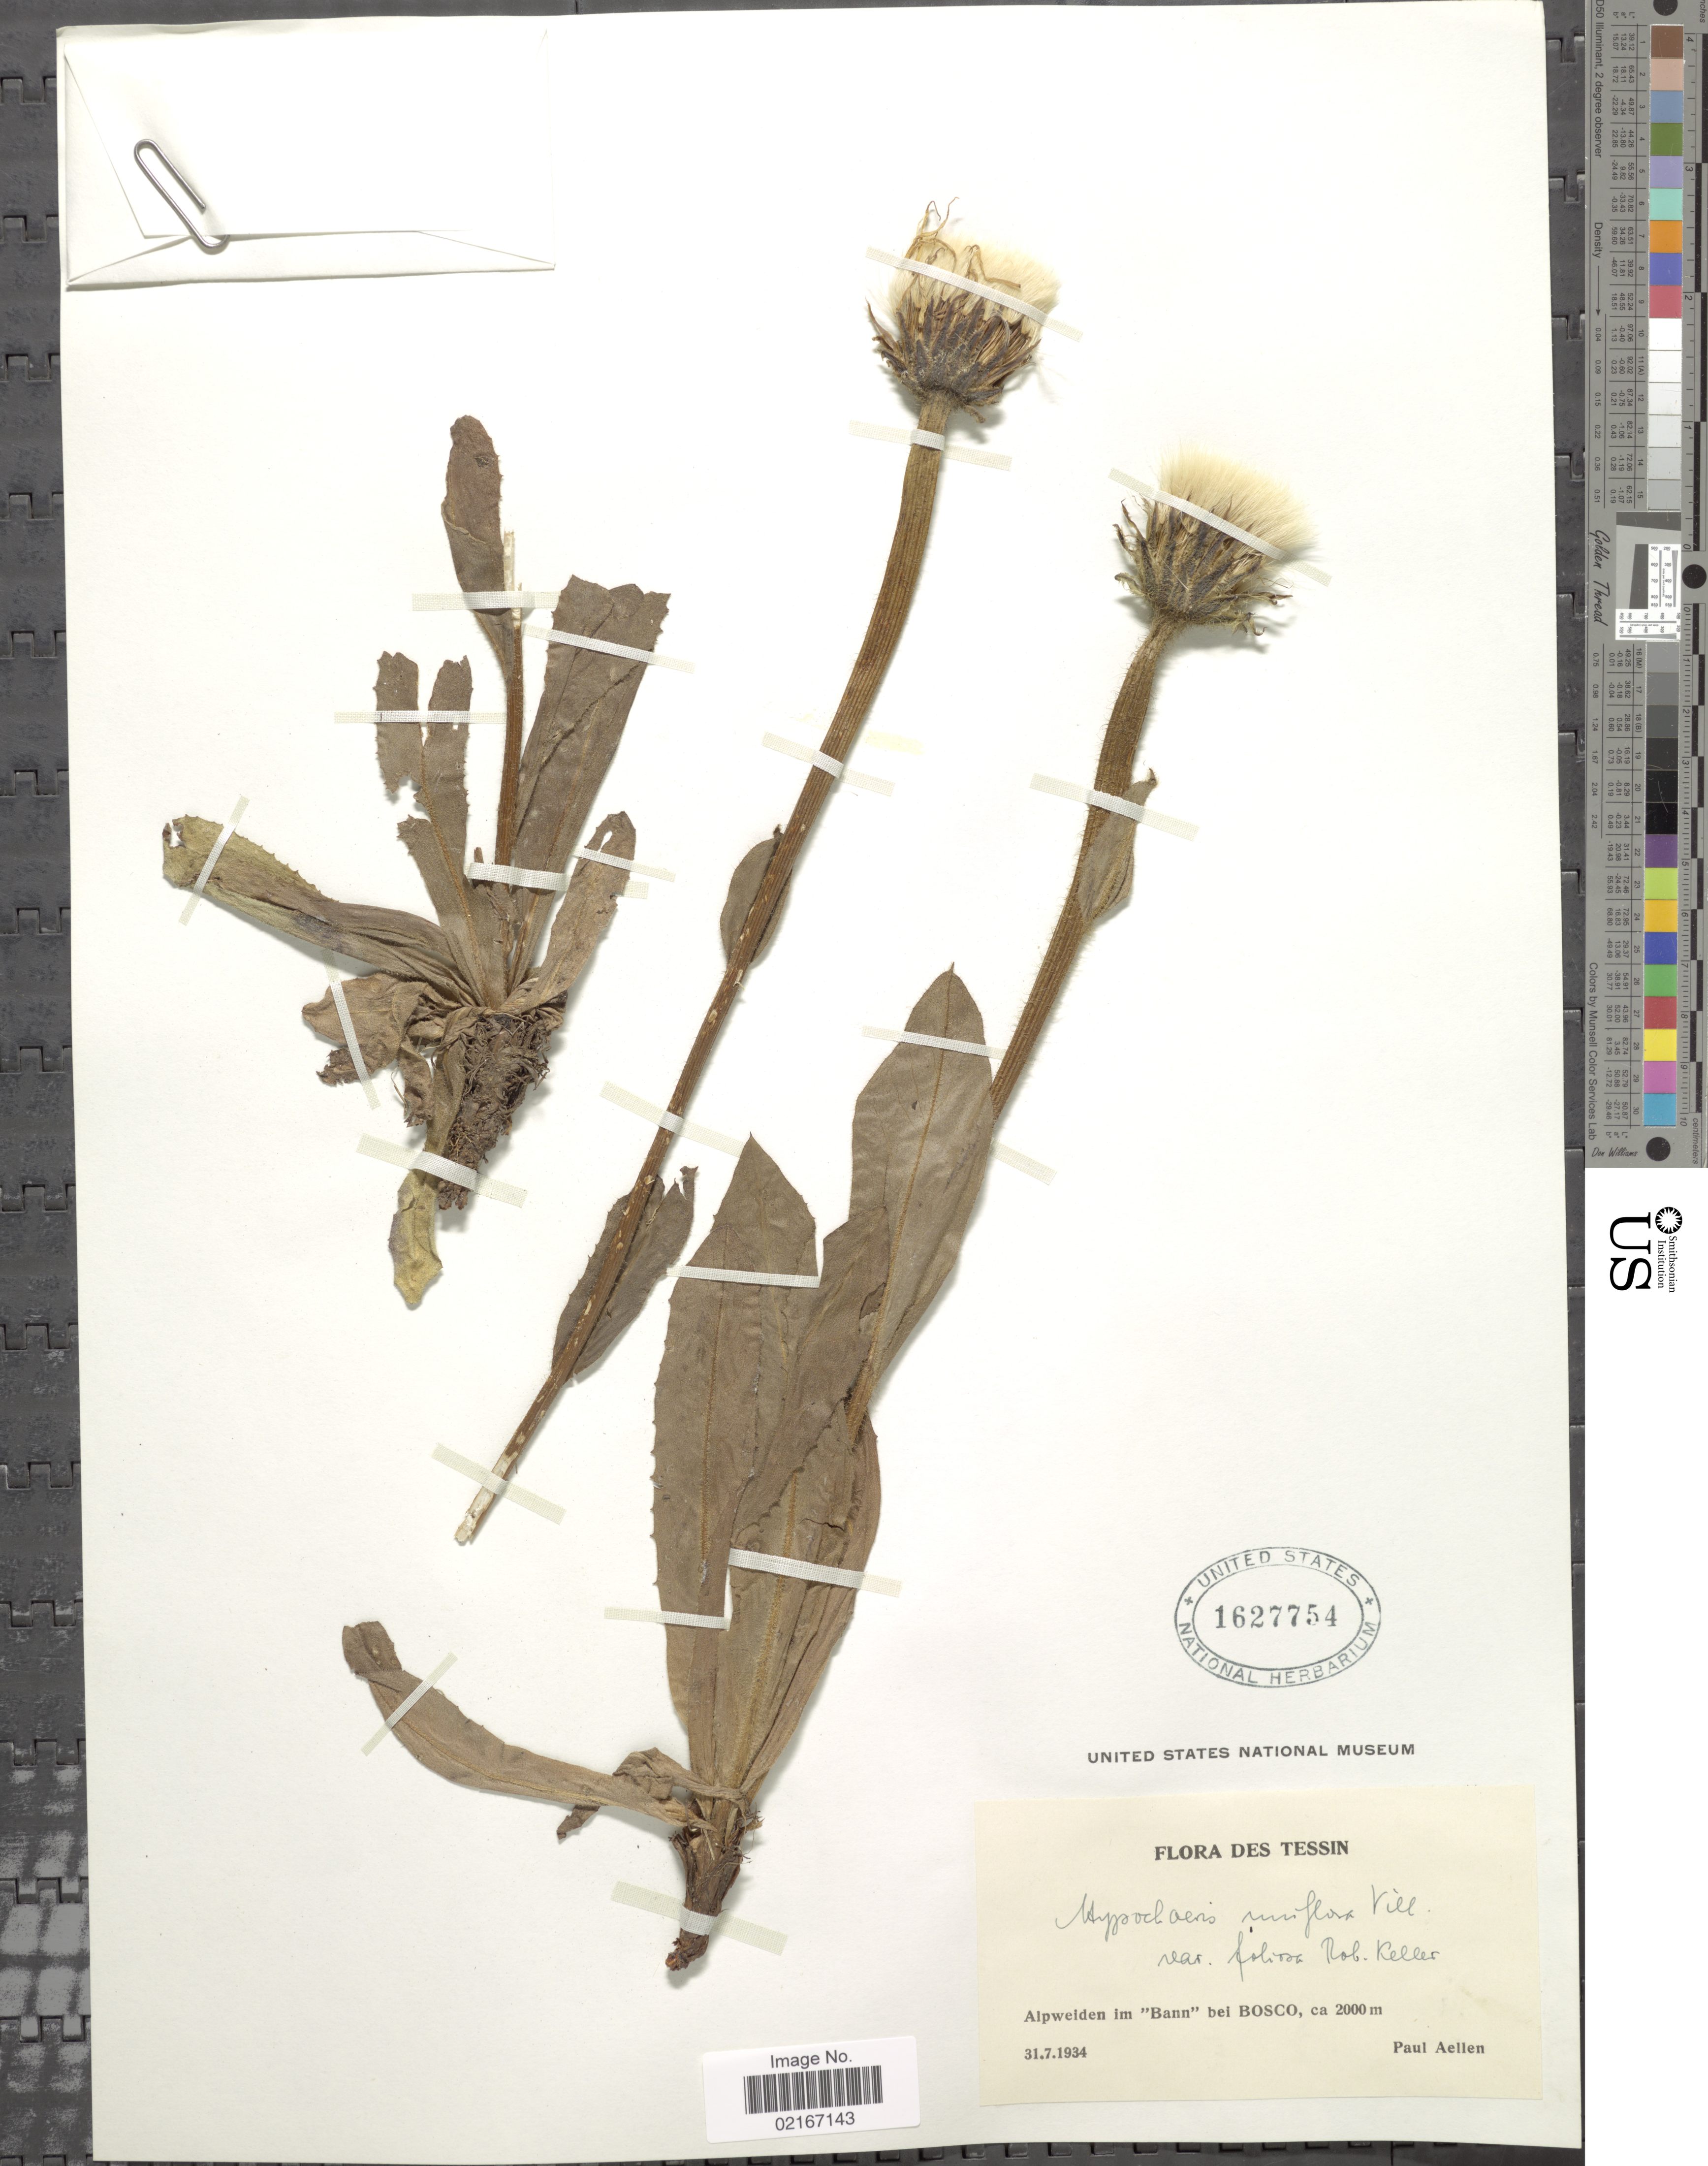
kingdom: Plantae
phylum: Tracheophyta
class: Magnoliopsida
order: Asterales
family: Asteraceae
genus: Hypochaeris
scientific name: Hypochaeris uniflora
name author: Vill.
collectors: P. Aellen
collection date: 1934-07-31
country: Switzerland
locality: Des Tessin, Alpweiden im "Bann" bei Bosco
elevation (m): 2000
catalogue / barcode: US 1627754